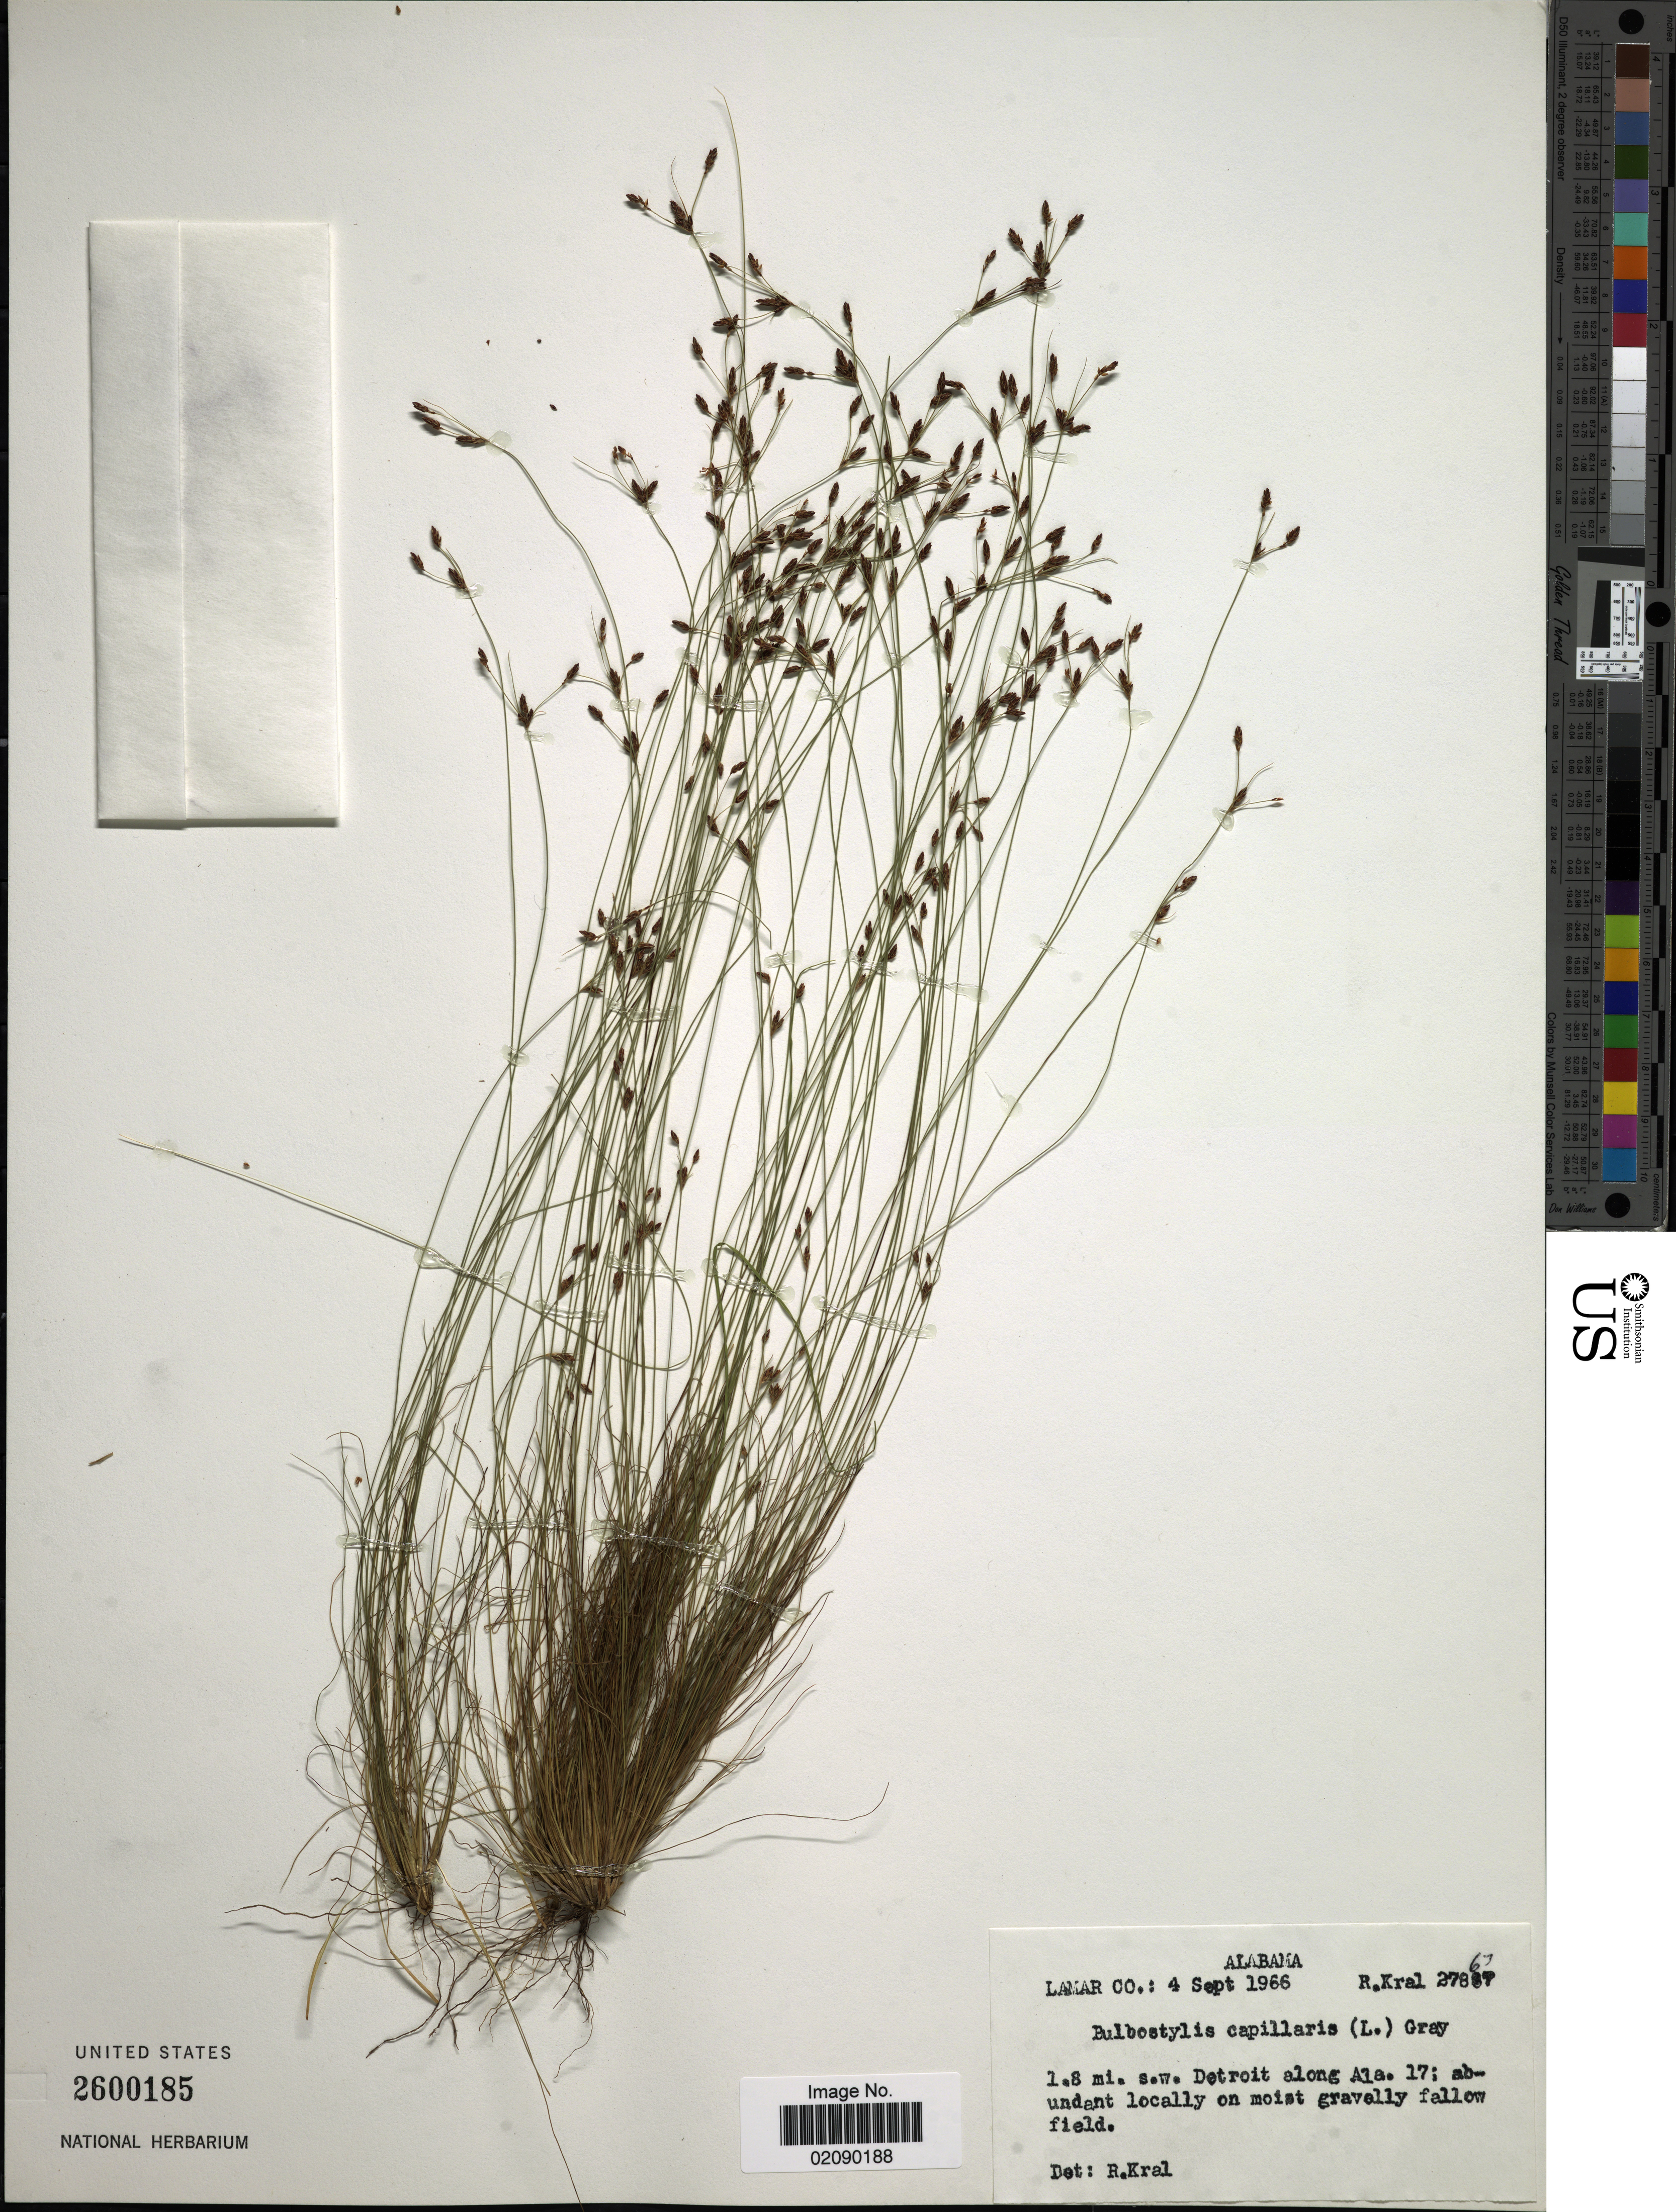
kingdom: Plantae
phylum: Tracheophyta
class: Liliopsida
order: Poales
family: Cyperaceae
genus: Bulbostylis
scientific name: Bulbostylis capillaris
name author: (L.) Kunth ex C.B. Clarke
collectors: R. Kral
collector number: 27867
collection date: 1966-09-04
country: United States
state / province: Alabama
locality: Lamar Co, 1.8 mi s.w. Detroit along Ala. 17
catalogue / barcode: US 2600185